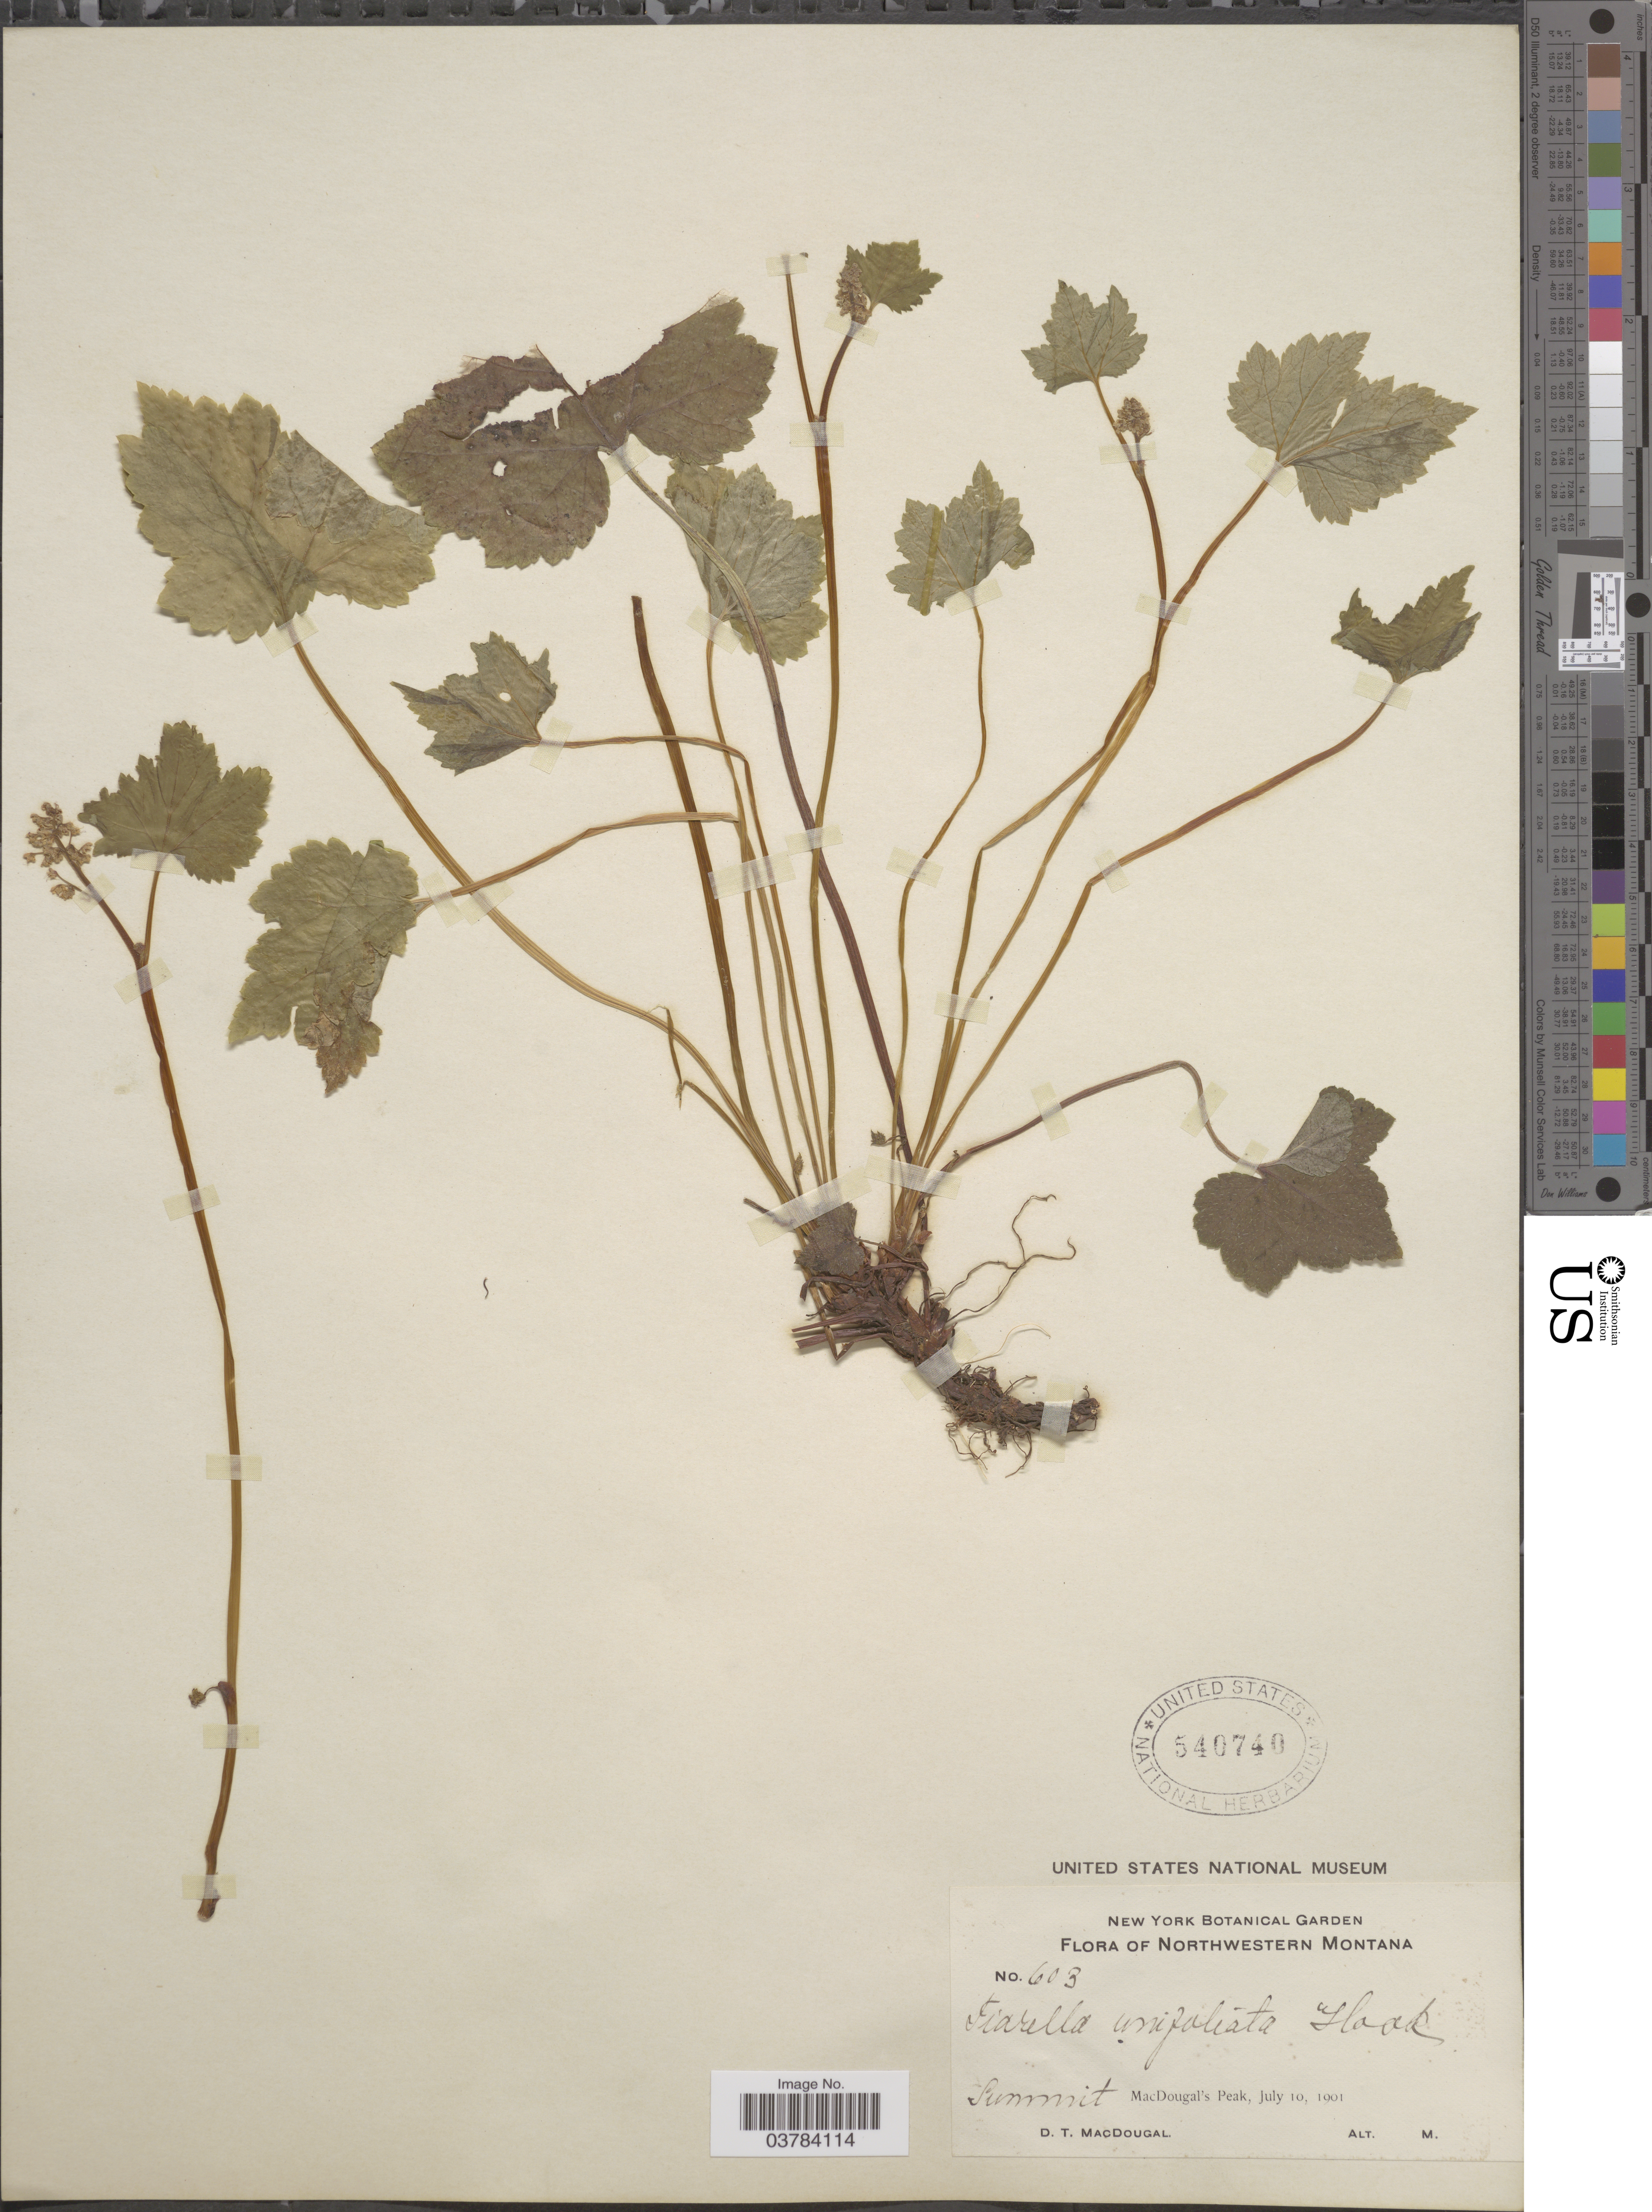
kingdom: Plantae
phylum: Tracheophyta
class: Magnoliopsida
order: Saxifragales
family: Saxifragaceae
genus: Tiarella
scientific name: Tiarella unifoliata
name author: Hook.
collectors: D. T. MacDougal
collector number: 603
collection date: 1901-07-10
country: United States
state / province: Montana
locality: Northwestern Montana. Summit MacDougal's Peak.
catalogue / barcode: US 540740